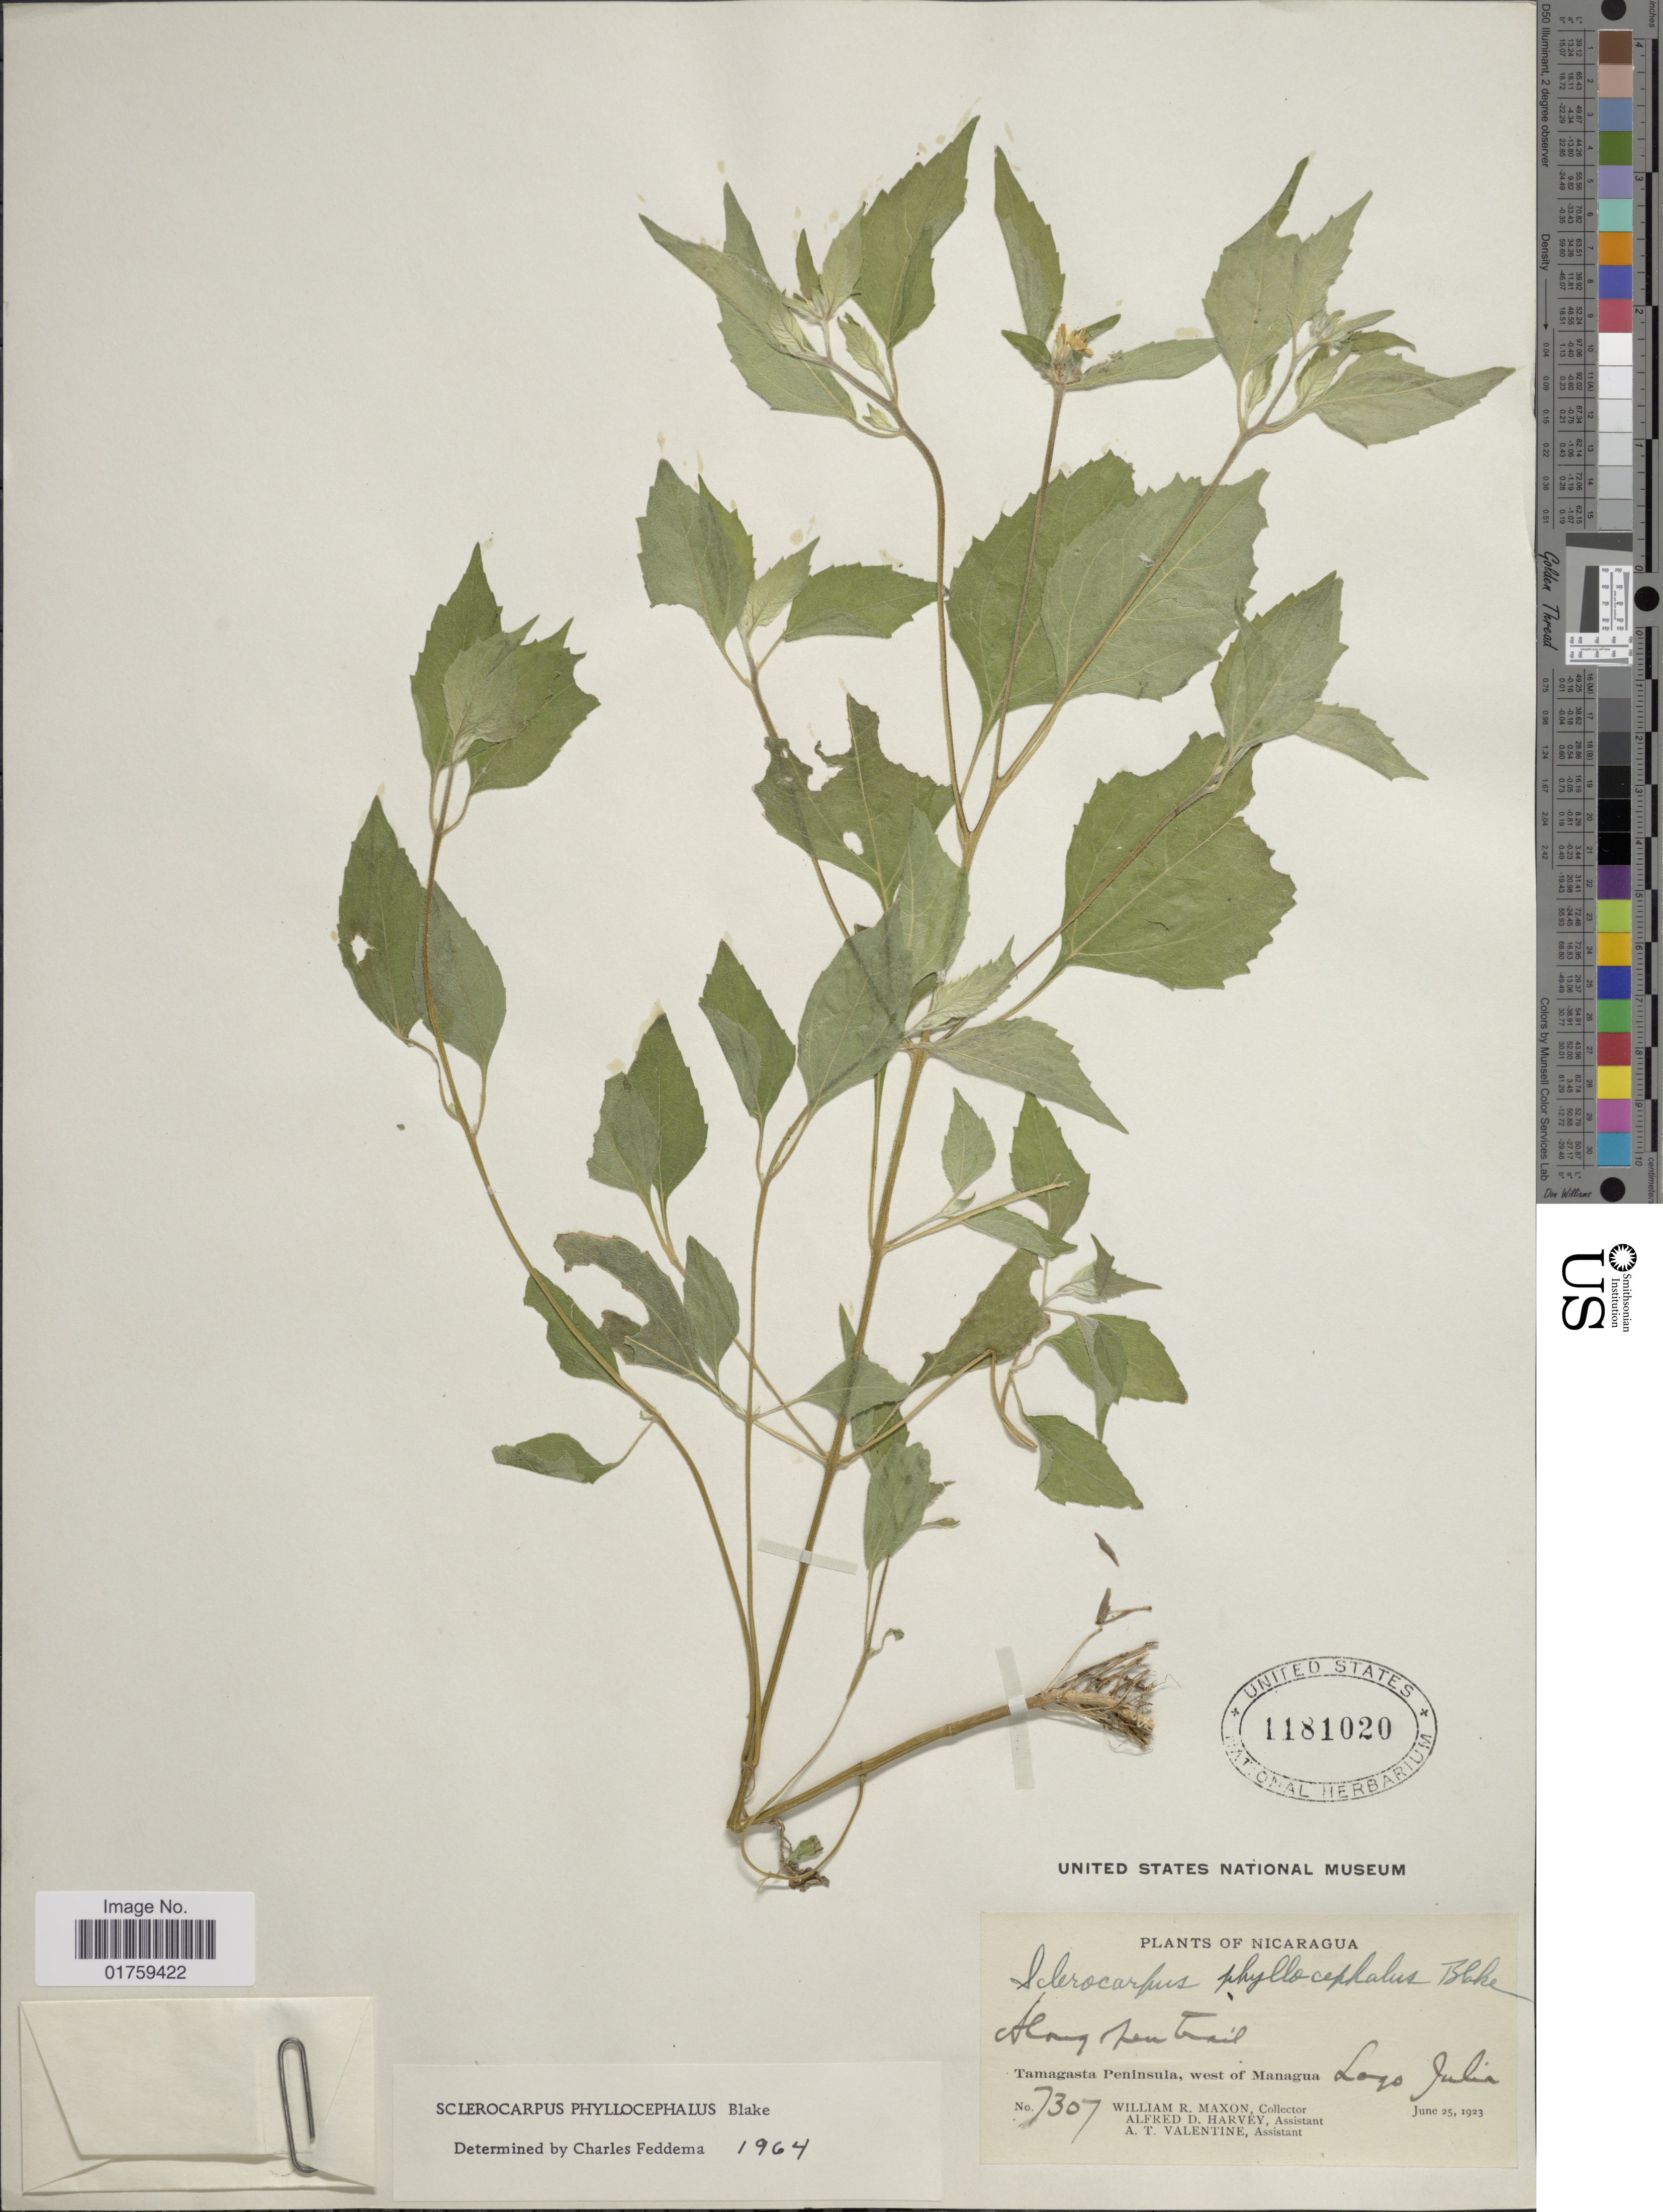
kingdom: Plantae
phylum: Tracheophyta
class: Magnoliopsida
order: Asterales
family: Asteraceae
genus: Sclerocarpus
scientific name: Sclerocarpus phyllocephalus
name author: S.F. Blake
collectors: W. R. Maxon, A. D. Harvey & A. Valentine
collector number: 7307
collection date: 1923-06-25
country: Nicaragua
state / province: Managua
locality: Tamagasta Peninsula, west of Managua. Logo Julia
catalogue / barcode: US 1181020